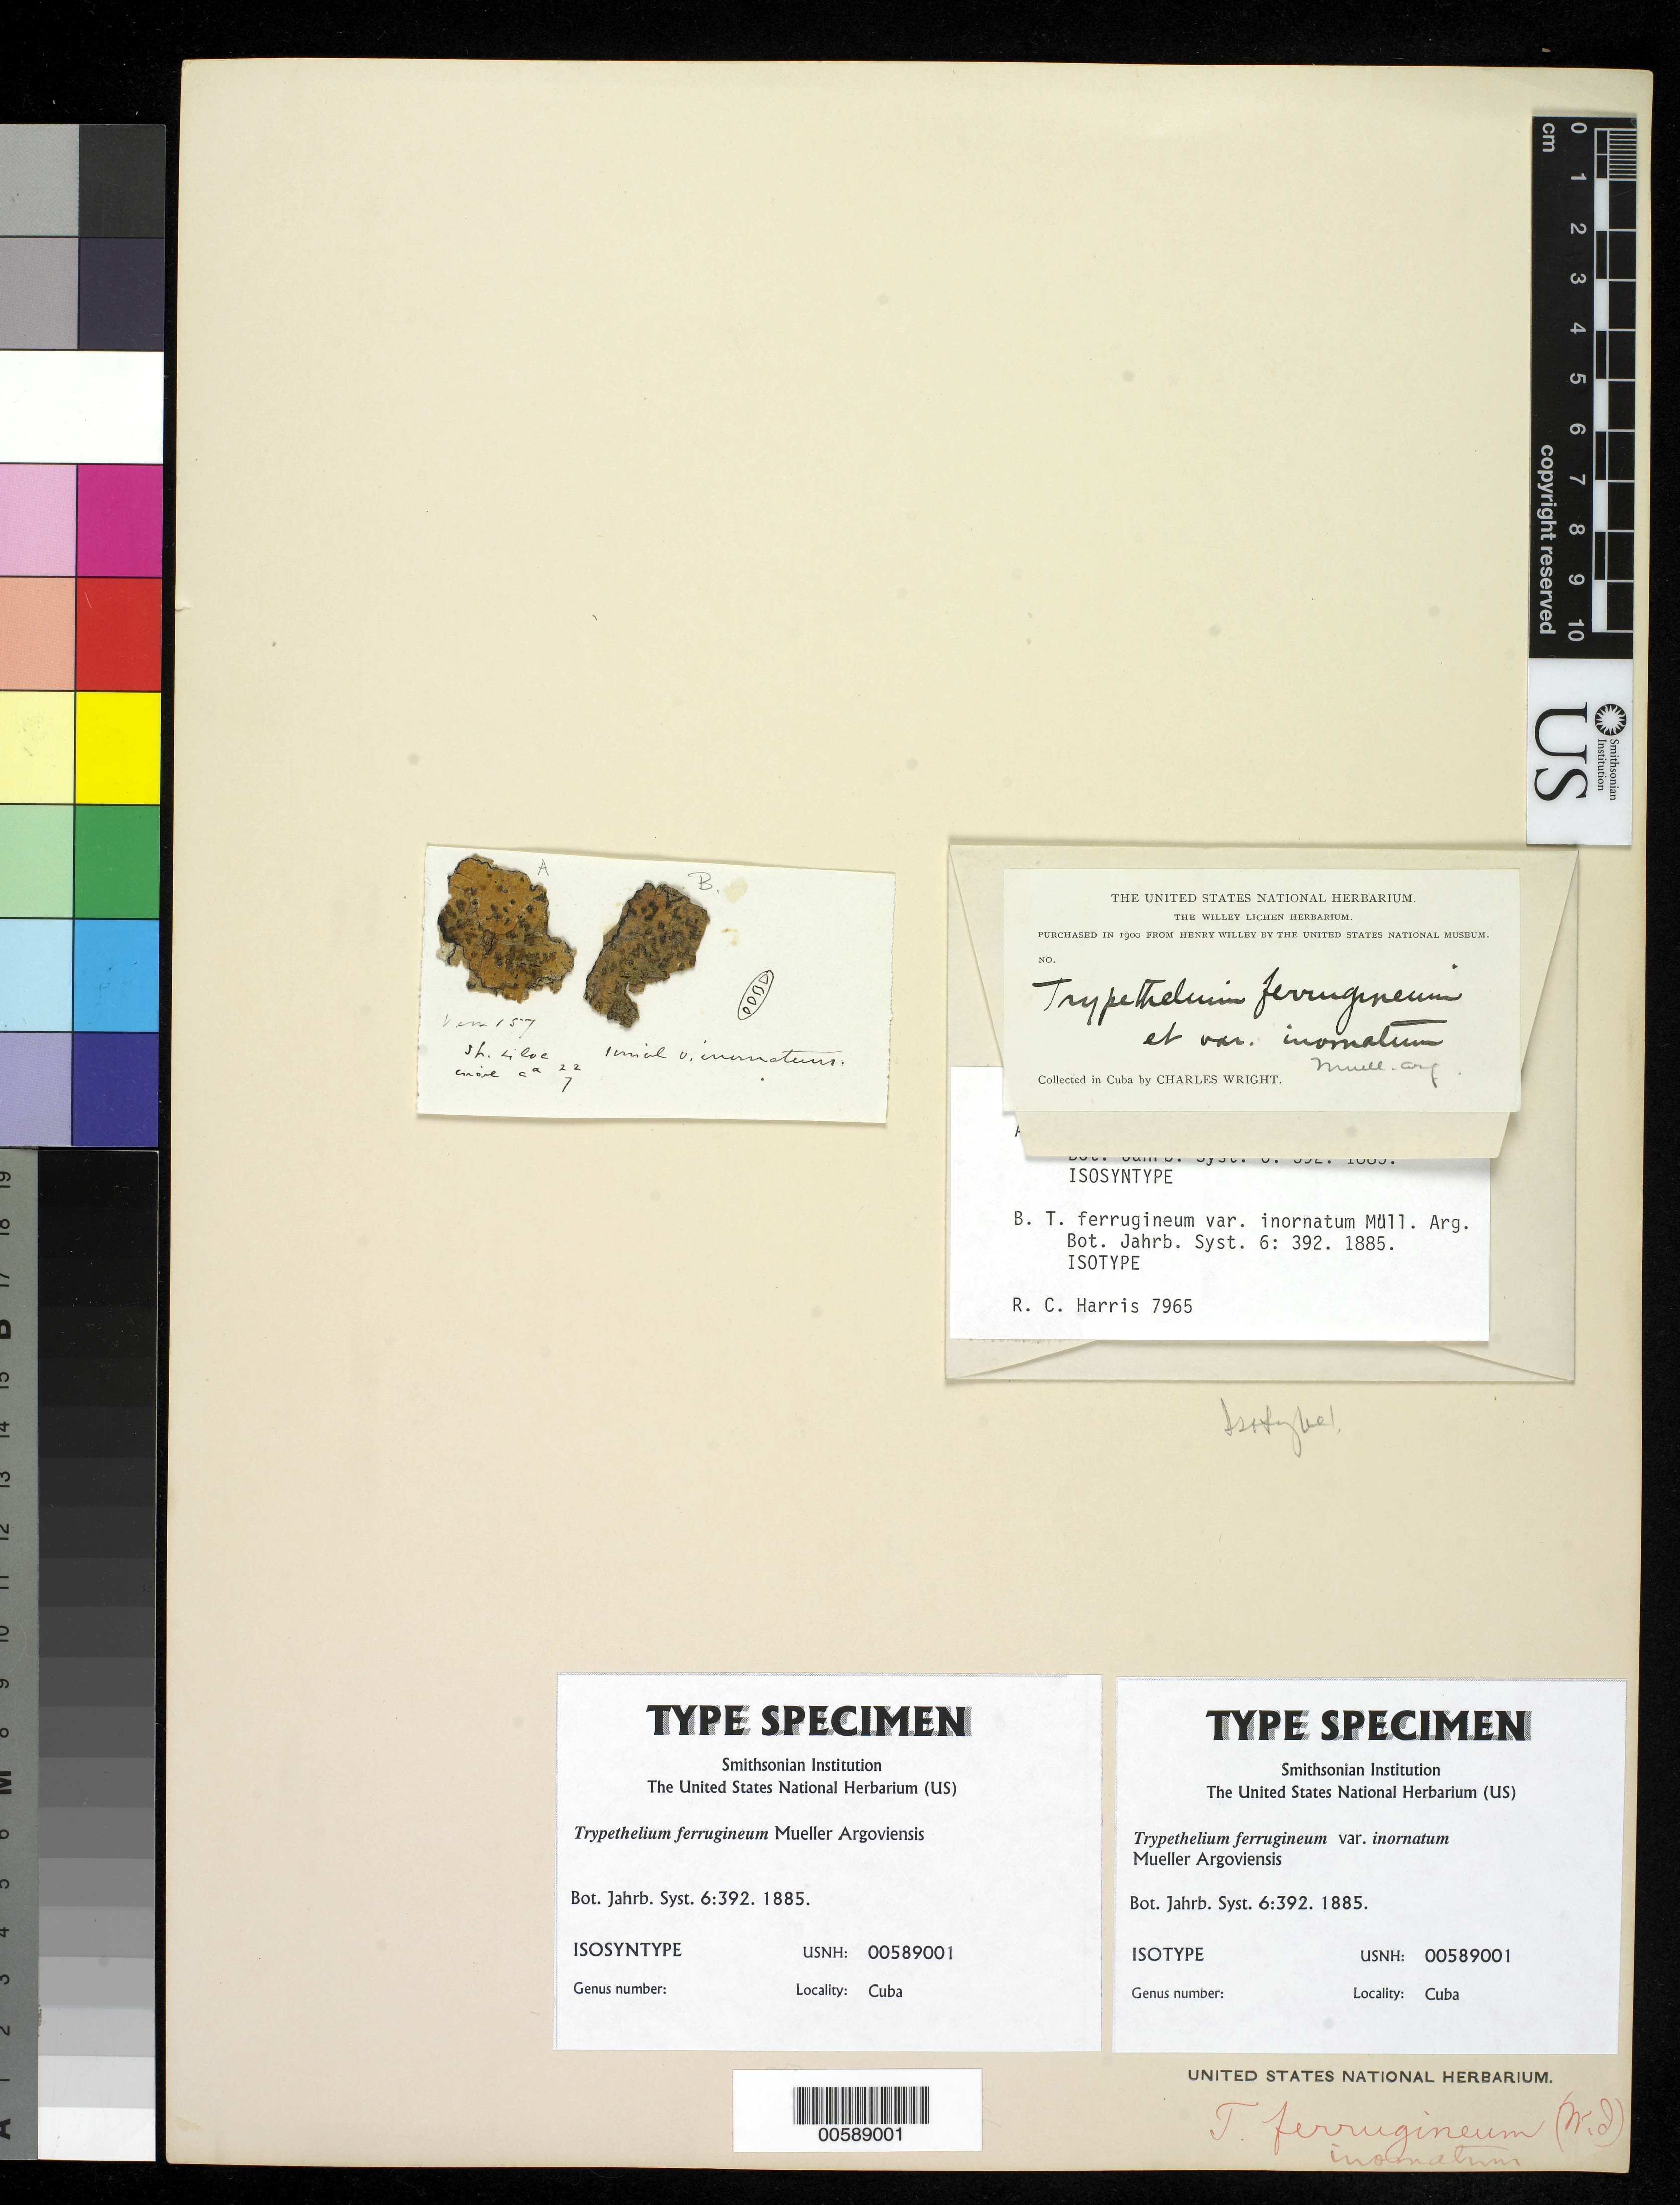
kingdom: Fungi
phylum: Ascomycota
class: Dothideomycetes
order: Trypetheliales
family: Trypetheliaceae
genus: Trypethelium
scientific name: Trypethelium ferrugineum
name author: Müll. Arg.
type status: Isosyntype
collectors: C. Wright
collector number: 157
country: Cuba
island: Greater Antilles